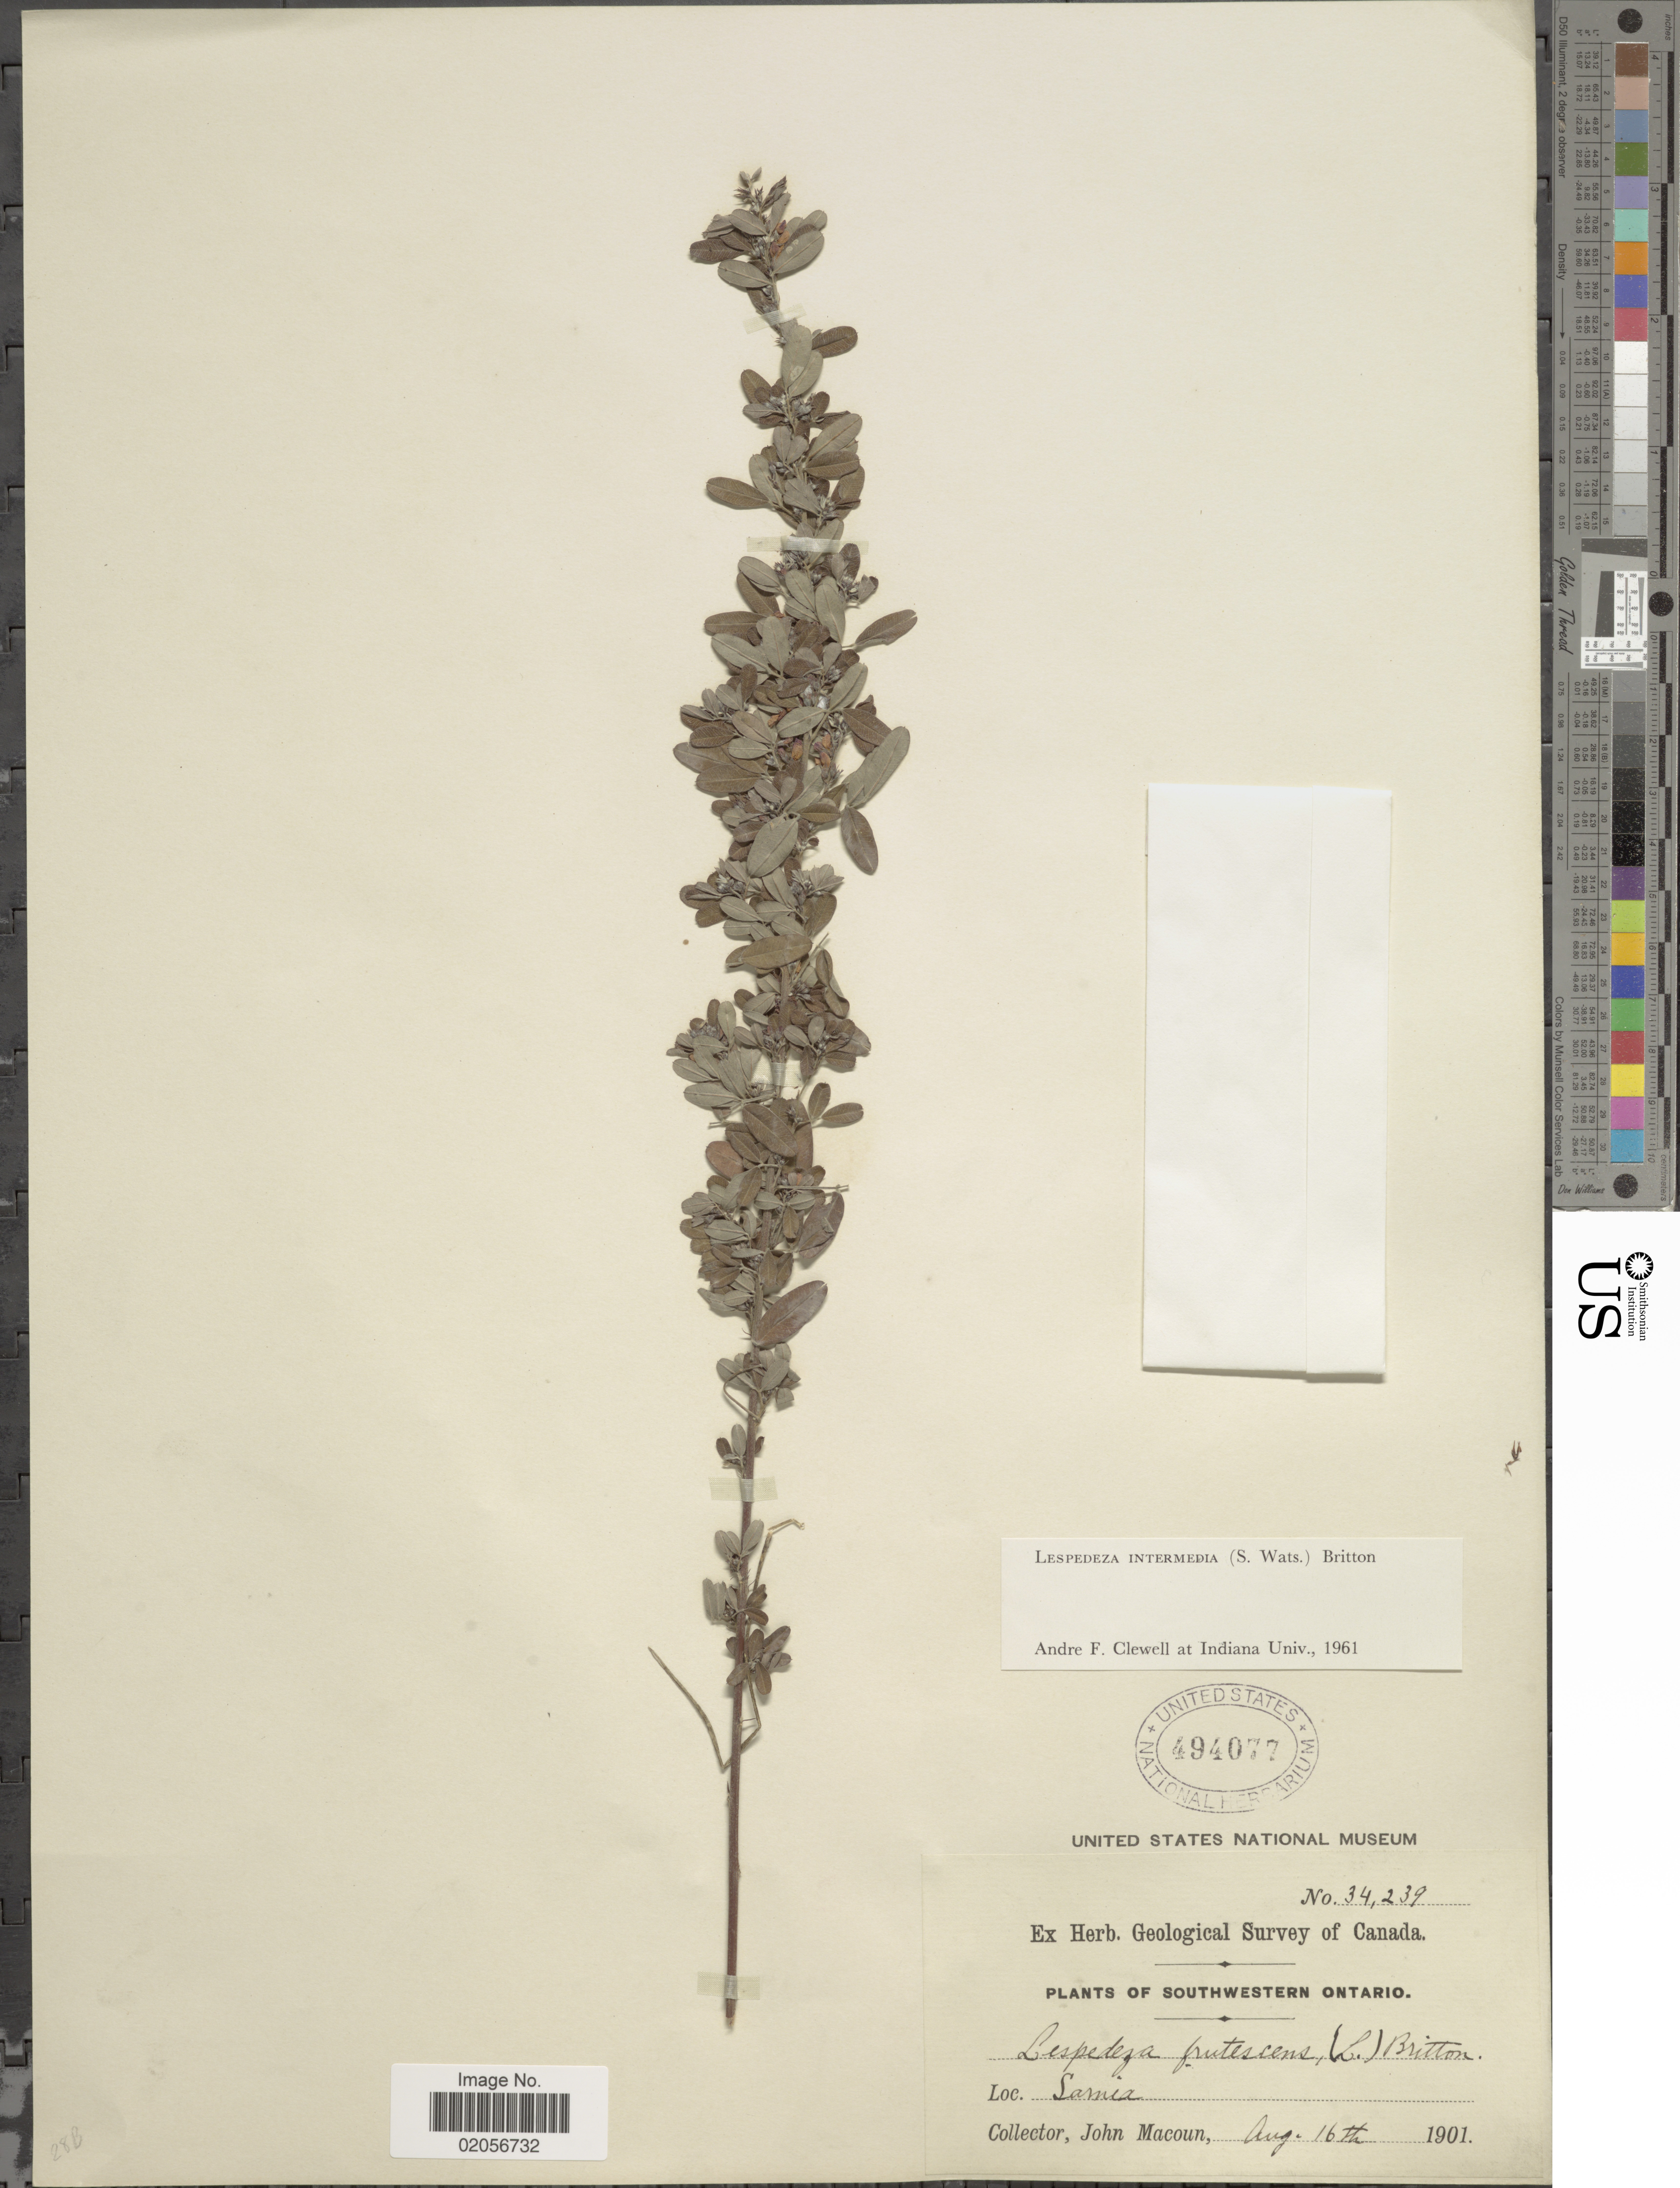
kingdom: Plantae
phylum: Tracheophyta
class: Magnoliopsida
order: Fabales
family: Fabaceae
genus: Lespedeza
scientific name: Lespedeza intermedia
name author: (S. Watson) Britton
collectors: J. Macoun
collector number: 34239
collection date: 1901-08-16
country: Canada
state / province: Ontario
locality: Southwestern Ontario, Sarnia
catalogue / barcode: US 494077